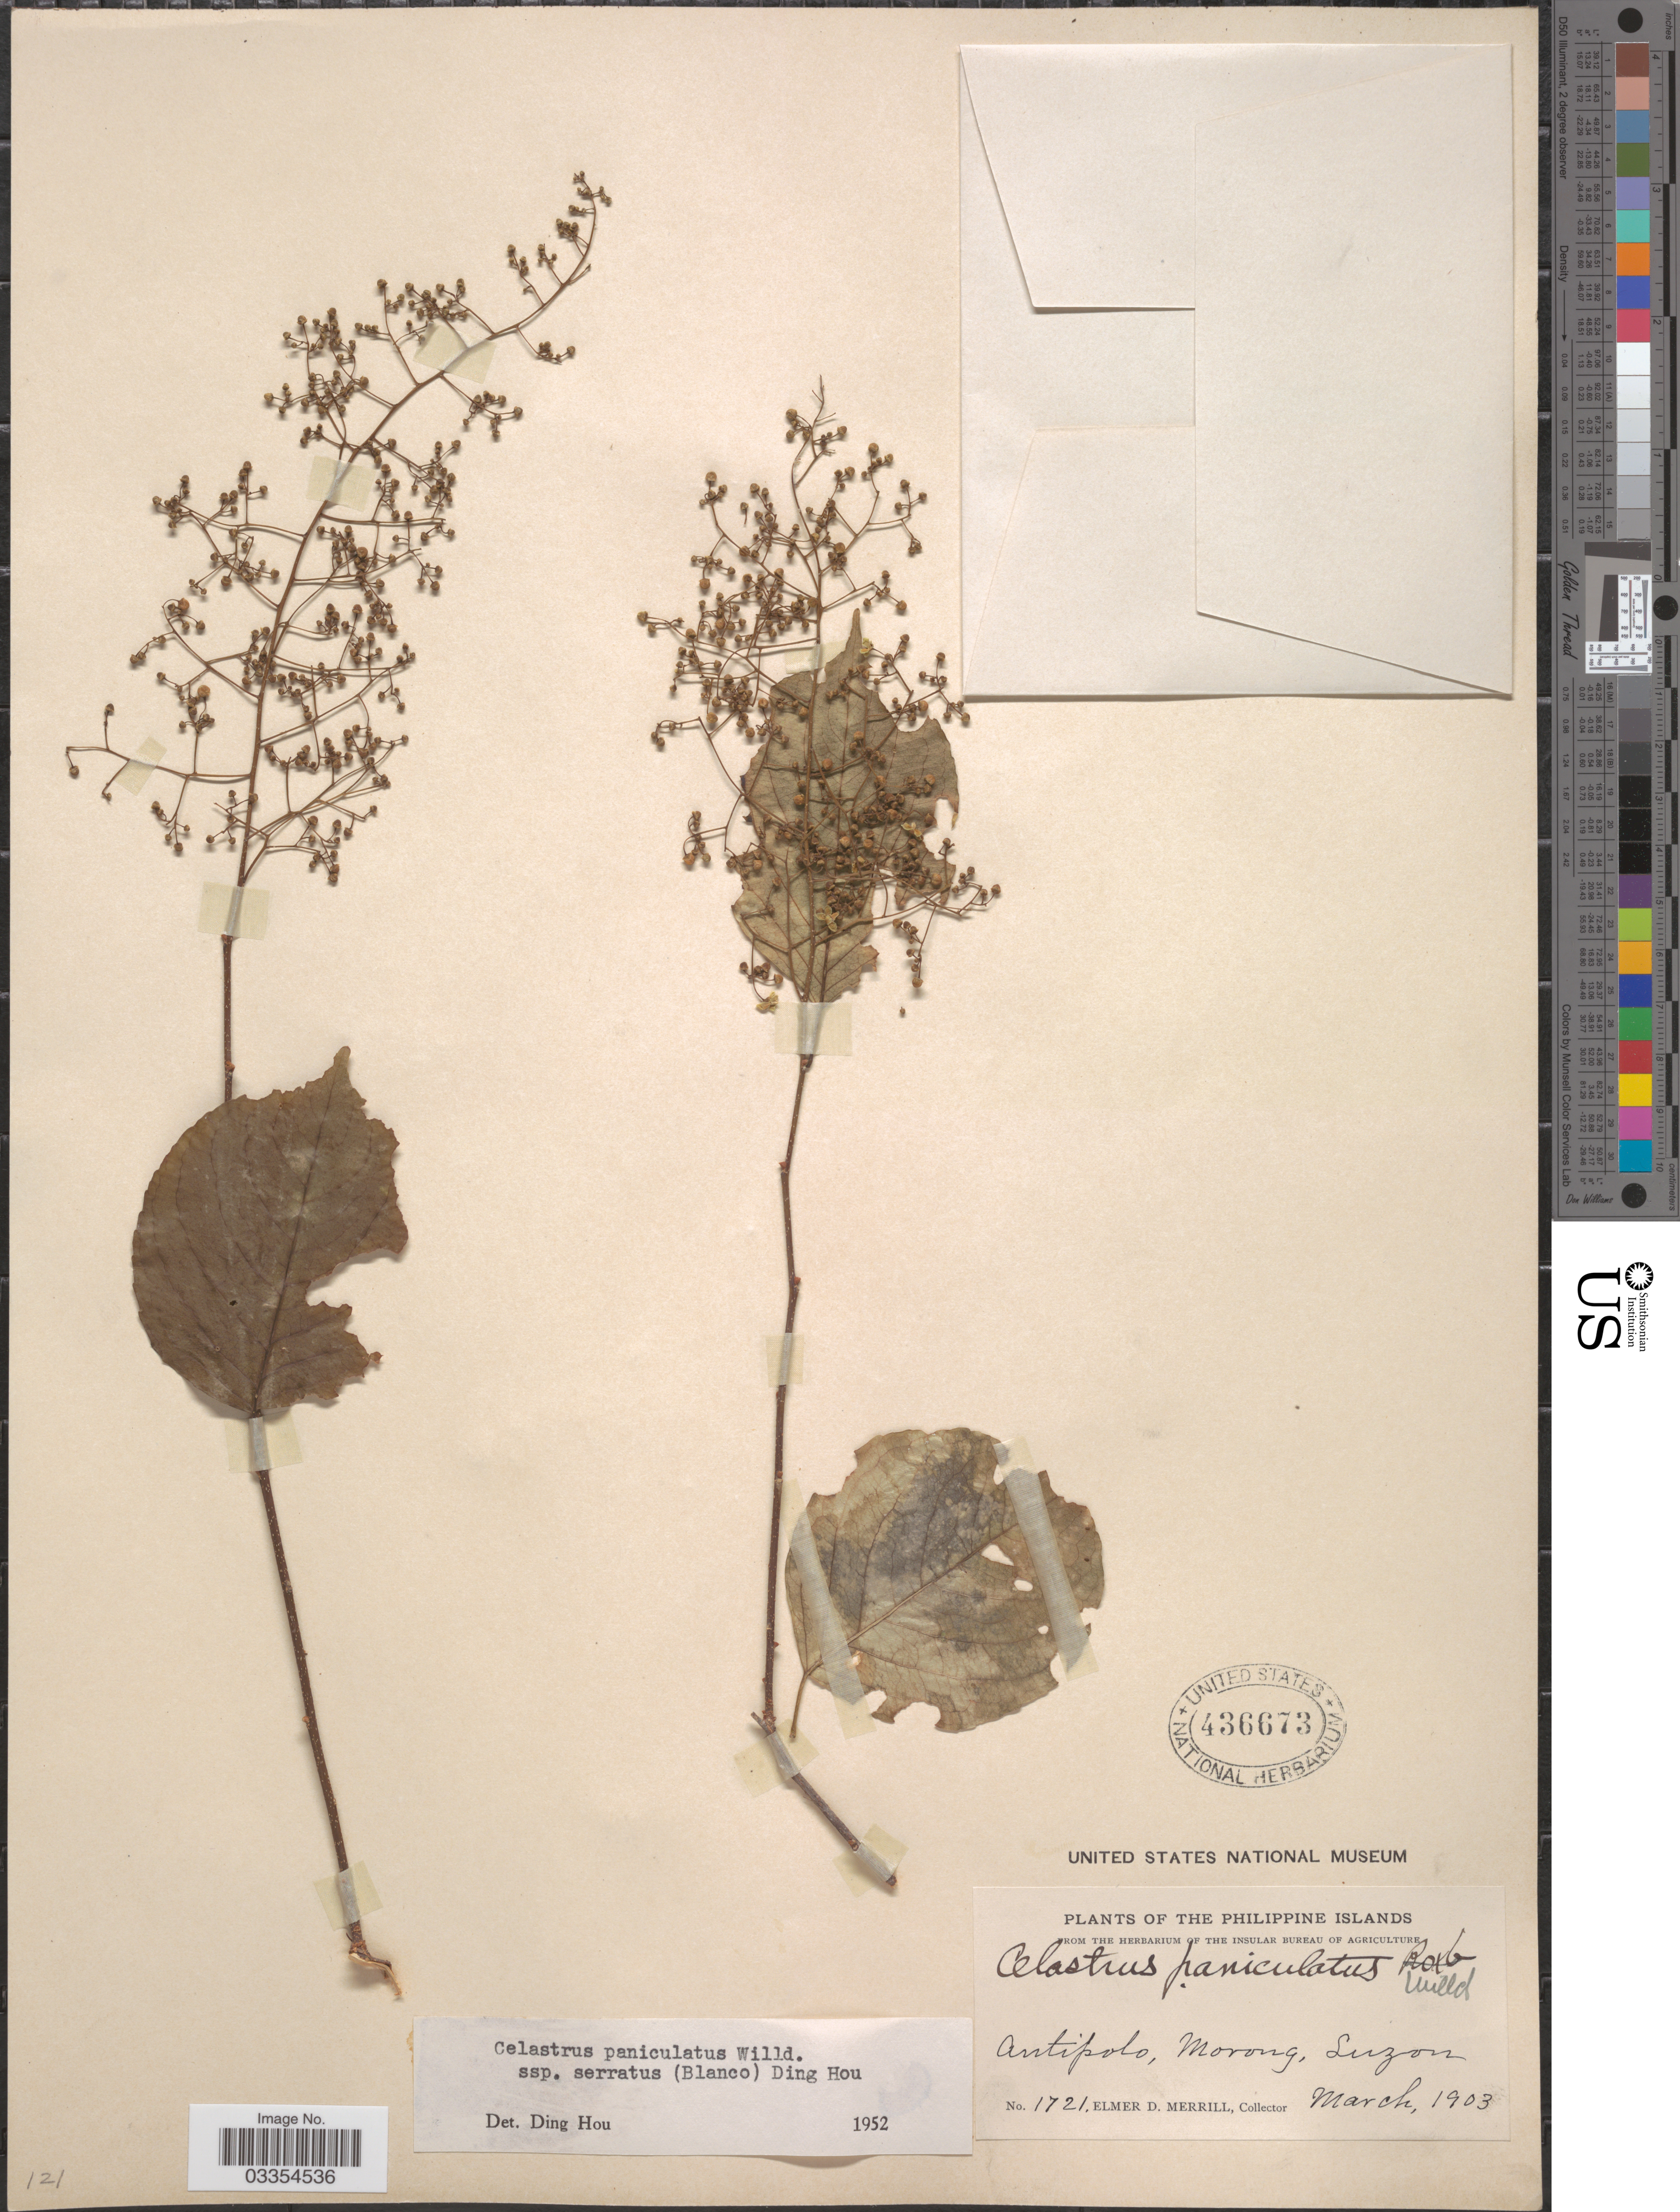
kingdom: Plantae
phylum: Tracheophyta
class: Magnoliopsida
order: Celastrales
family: Celastraceae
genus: Celastrus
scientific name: Celastrus paniculatus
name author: Willd.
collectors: E. D. Merrill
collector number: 1721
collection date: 1903-03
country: Philippines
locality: Antipolo, Morong, Luzon.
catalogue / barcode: US 436673